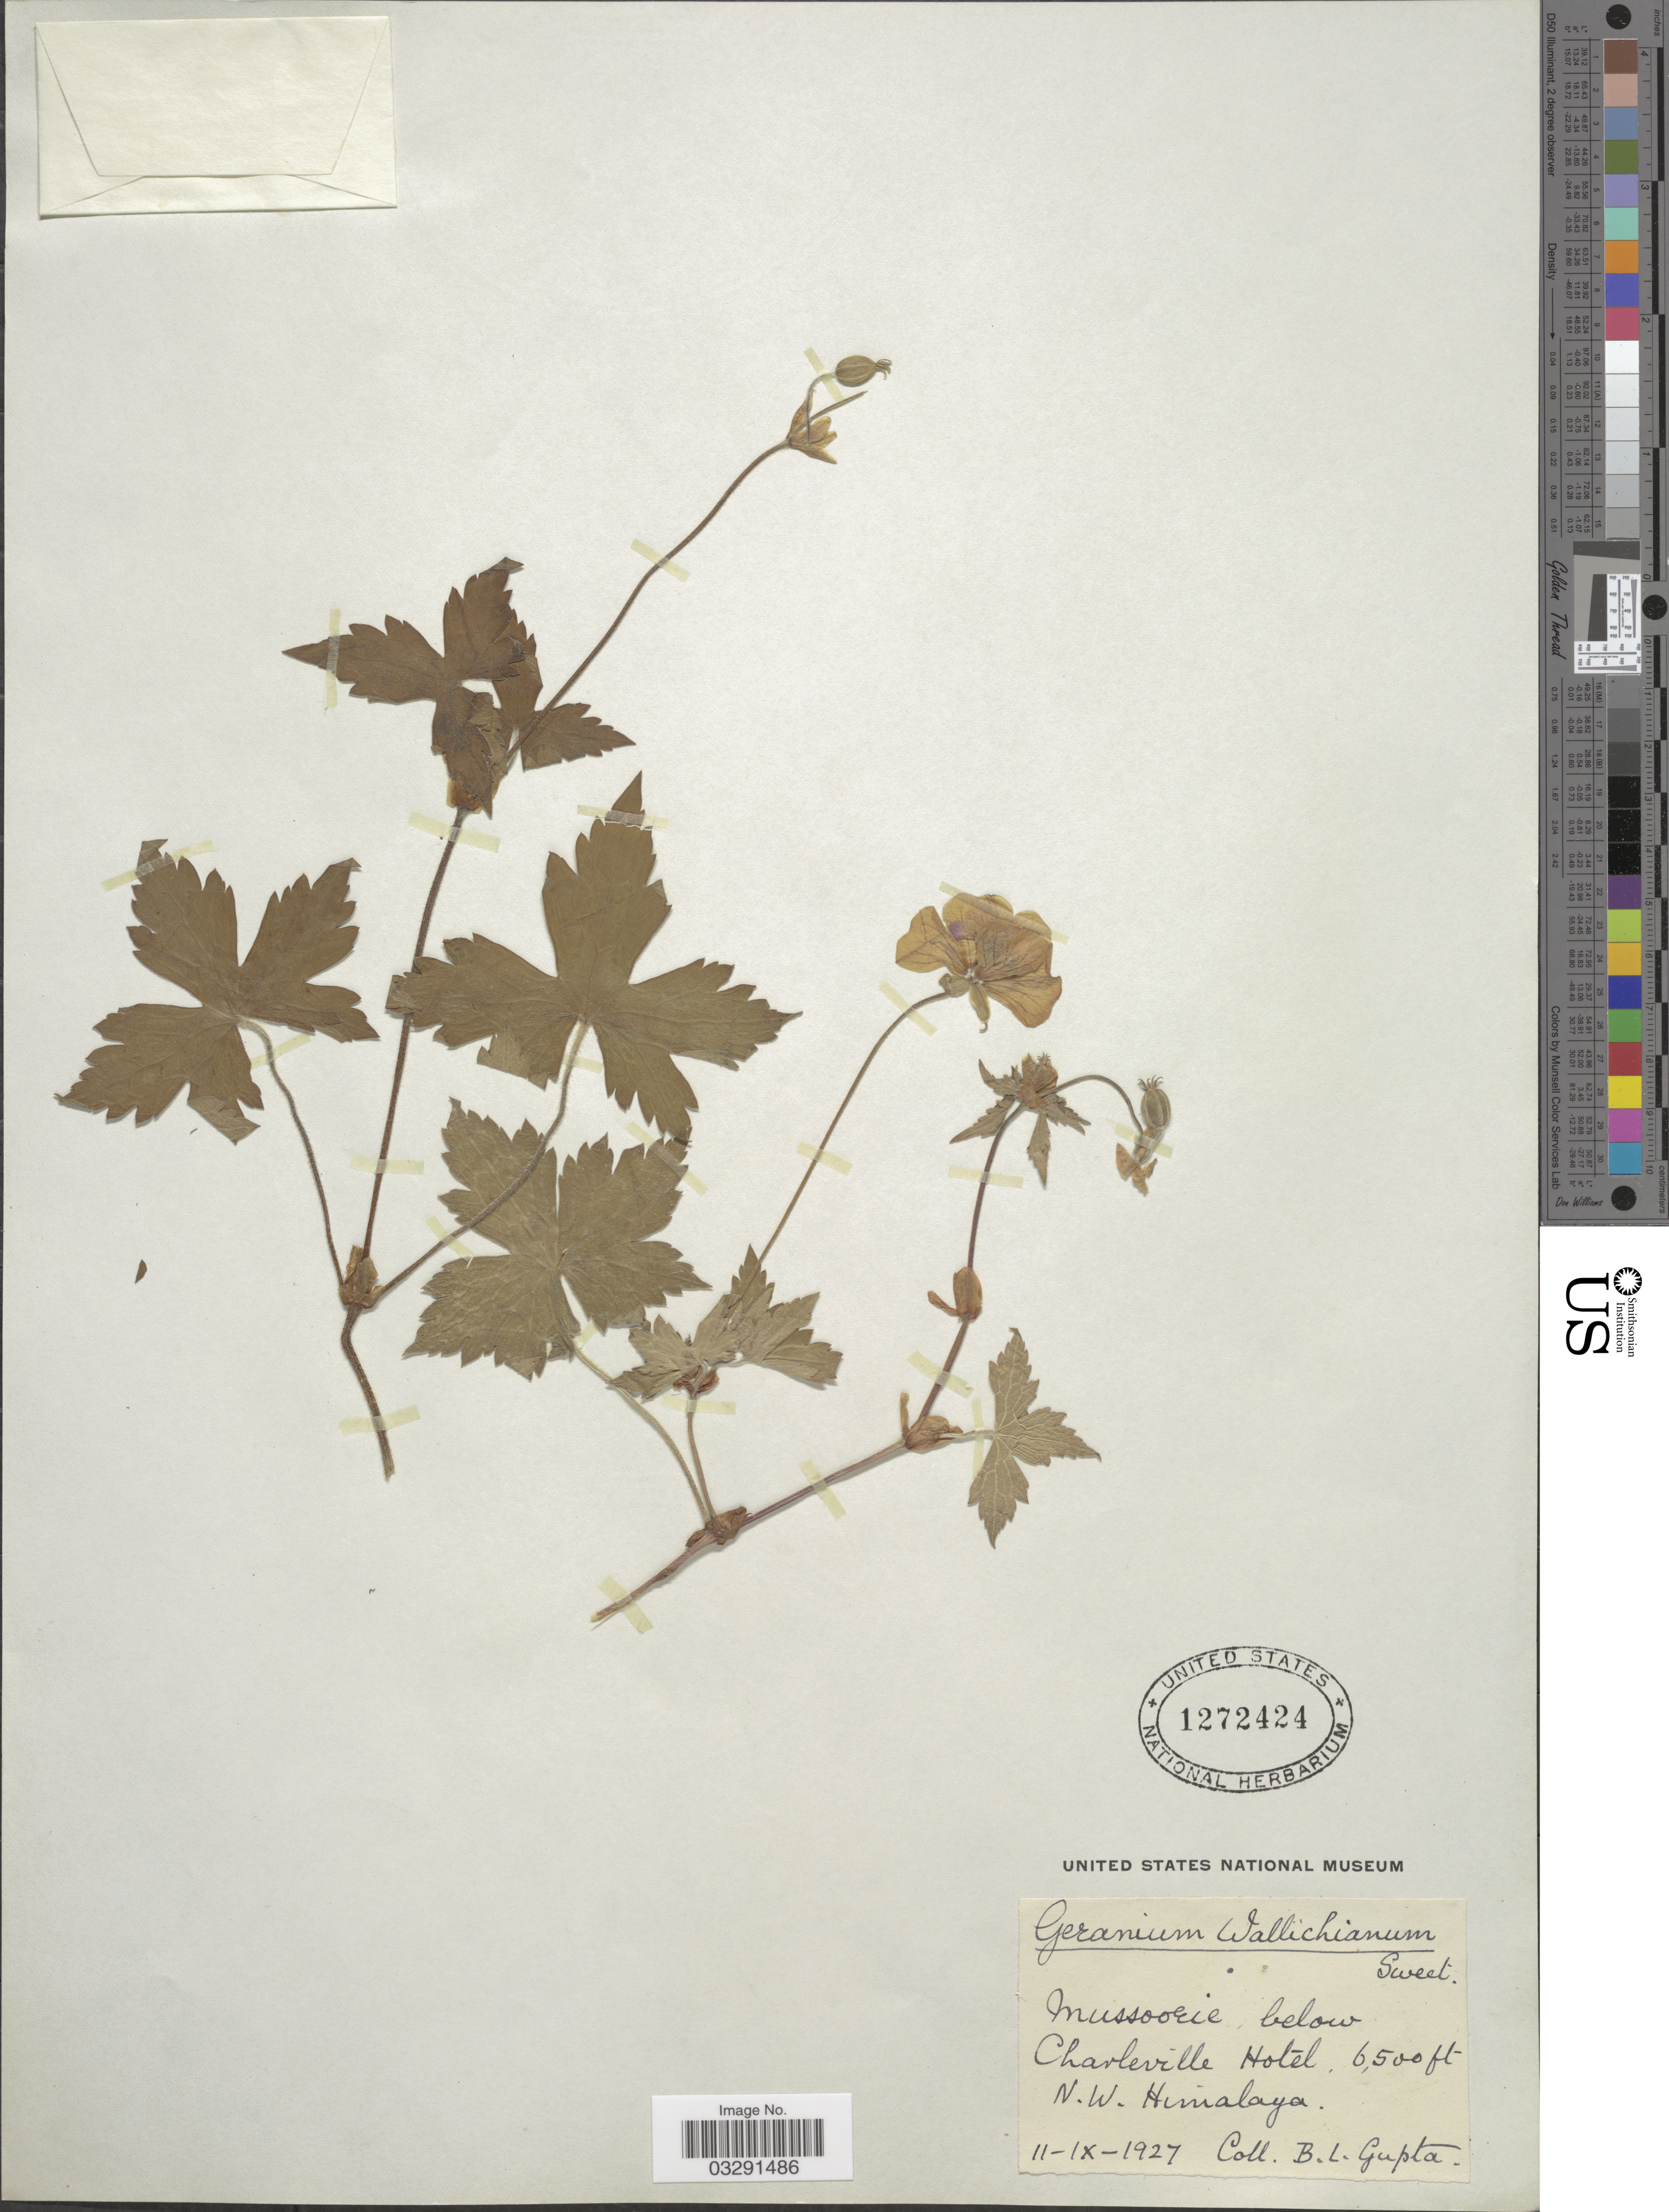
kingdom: Plantae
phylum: Tracheophyta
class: Magnoliopsida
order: Geraniales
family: Geraniaceae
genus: Geranium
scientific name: Geranium wallichianum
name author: D. Don ex Sweet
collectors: B. L. Gupta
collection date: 1927-09-11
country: India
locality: Mussoorie, below Charleville Hotel, N.W. Himalaya.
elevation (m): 1981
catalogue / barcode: US 1272424